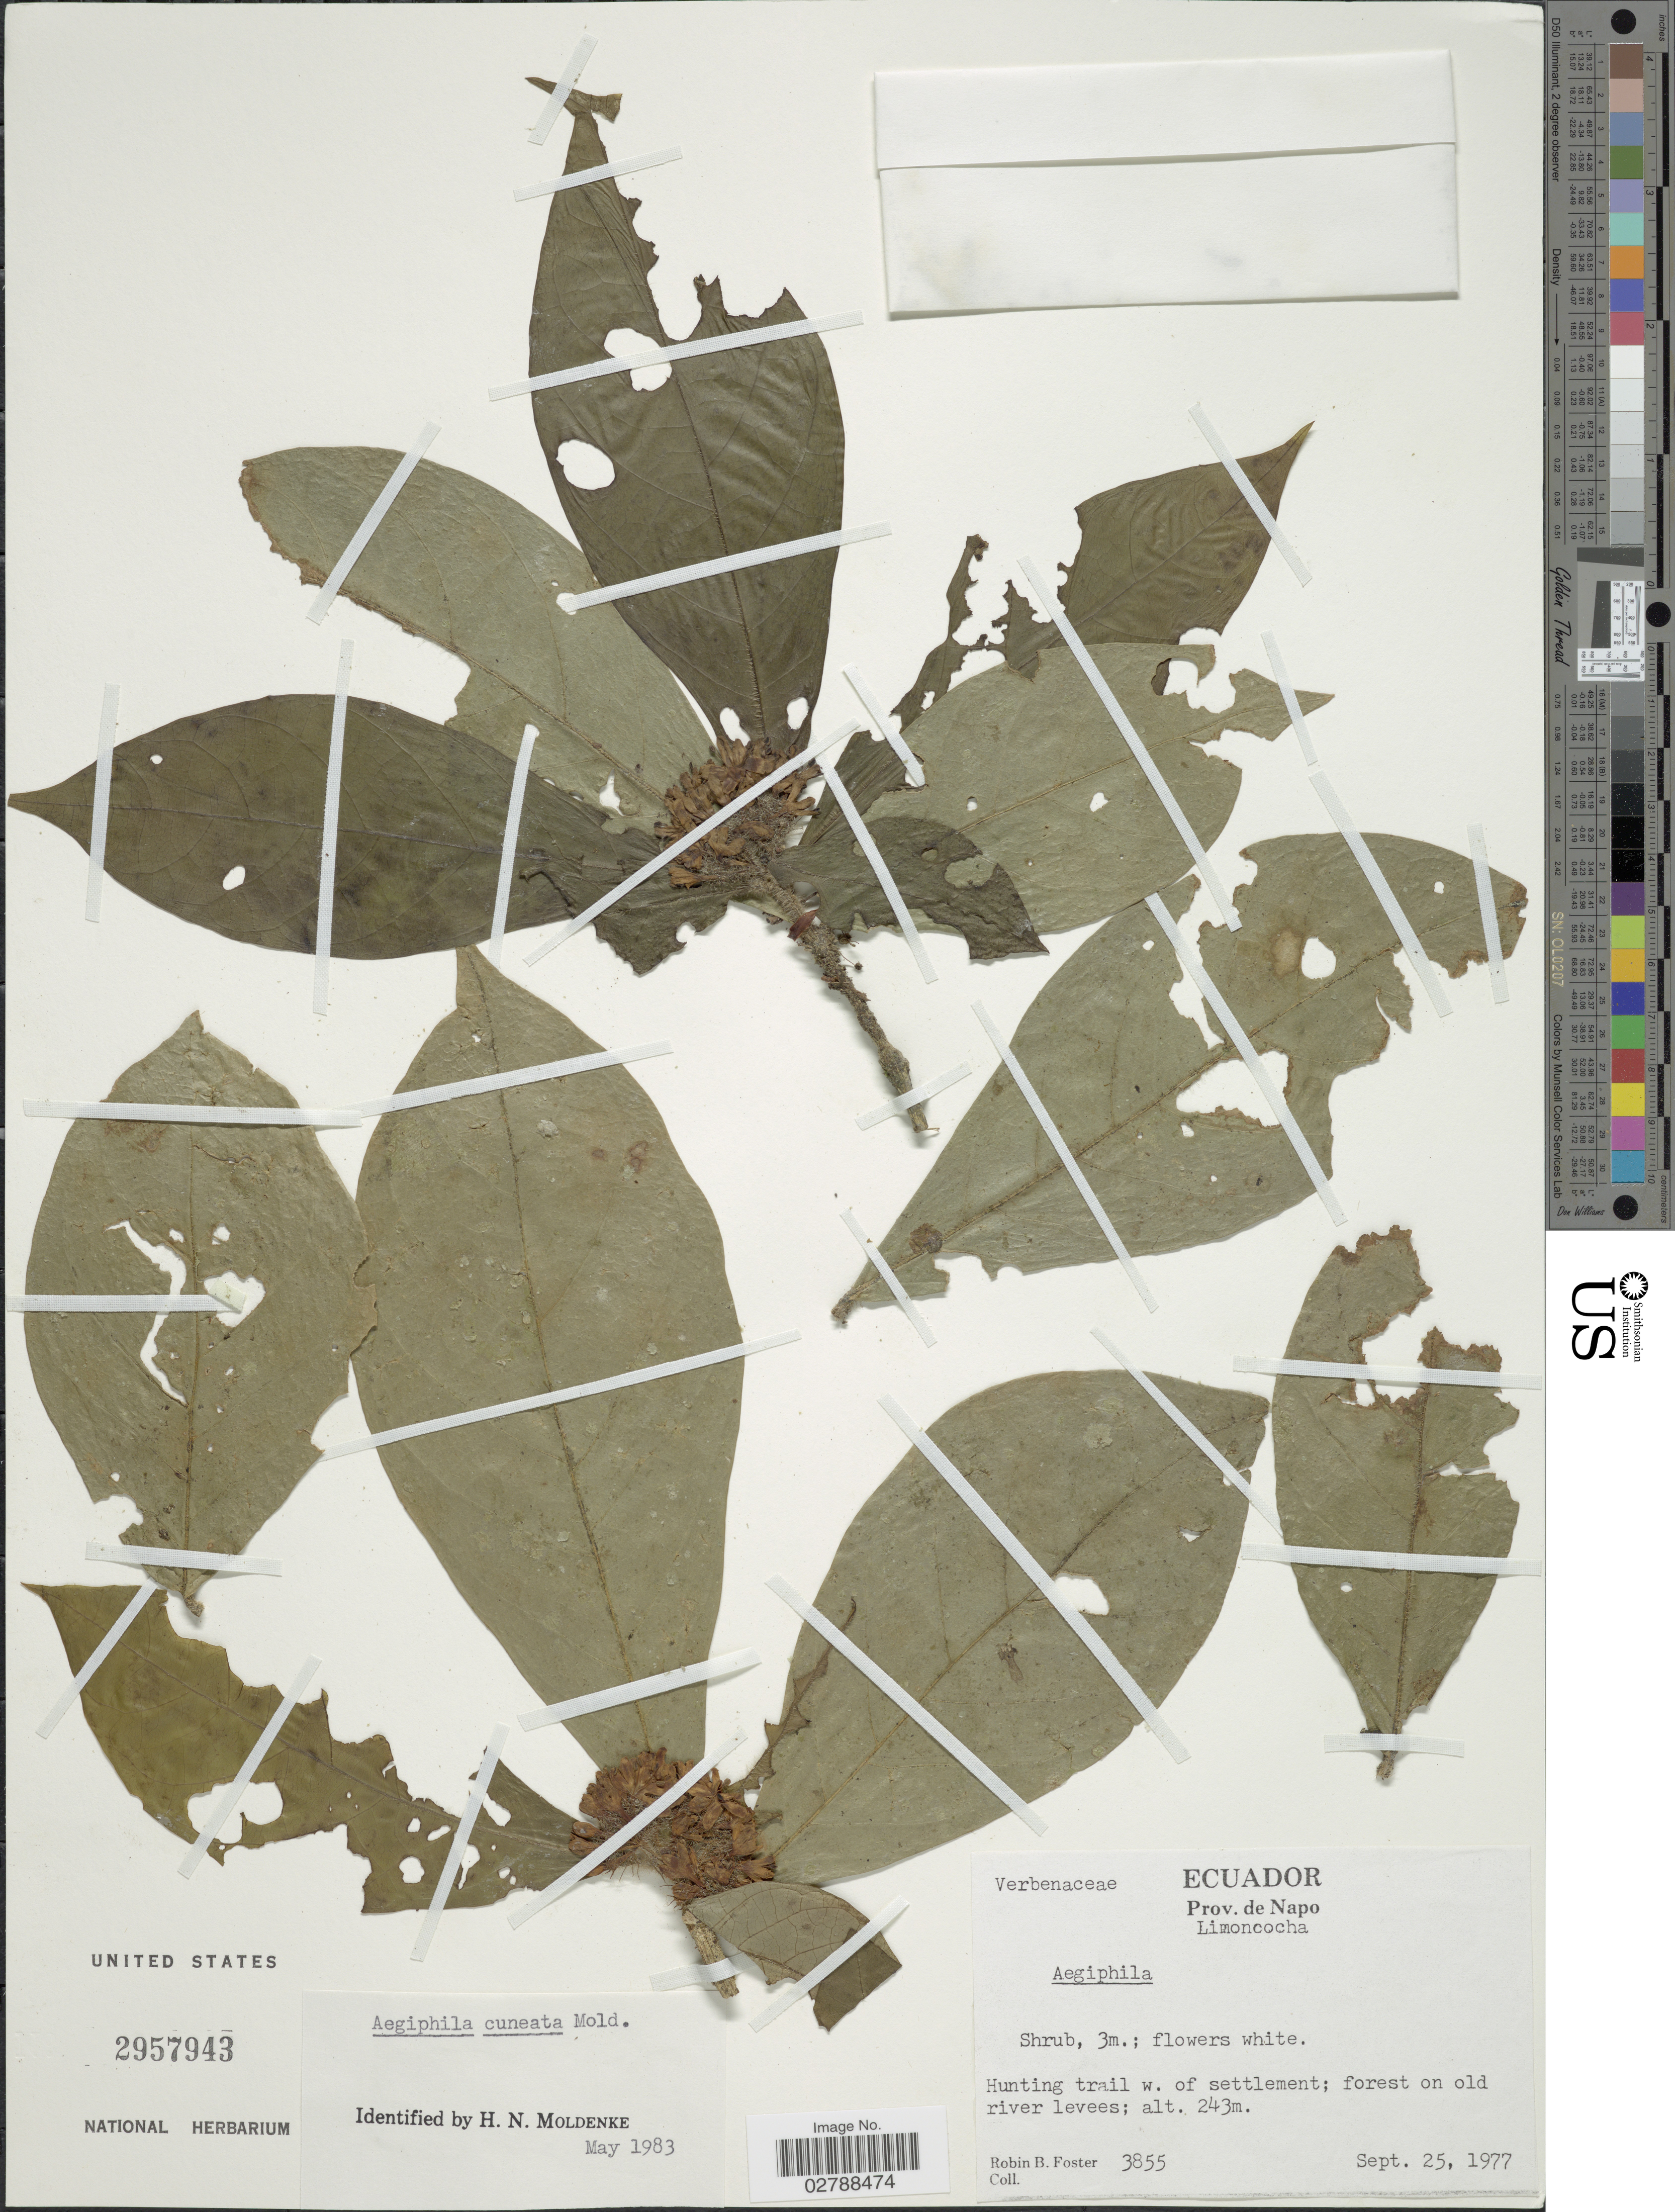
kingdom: Plantae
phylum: Tracheophyta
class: Magnoliopsida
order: Lamiales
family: Lamiaceae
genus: Aegiphila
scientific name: Aegiphila cuneata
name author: Moldenke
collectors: R. B. Foster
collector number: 3855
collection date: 1977-09-25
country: Ecuador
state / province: Napo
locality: Prov. de Napo, Limoncocha, Hunting trail w. of settlement.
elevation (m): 243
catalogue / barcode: US 2957943